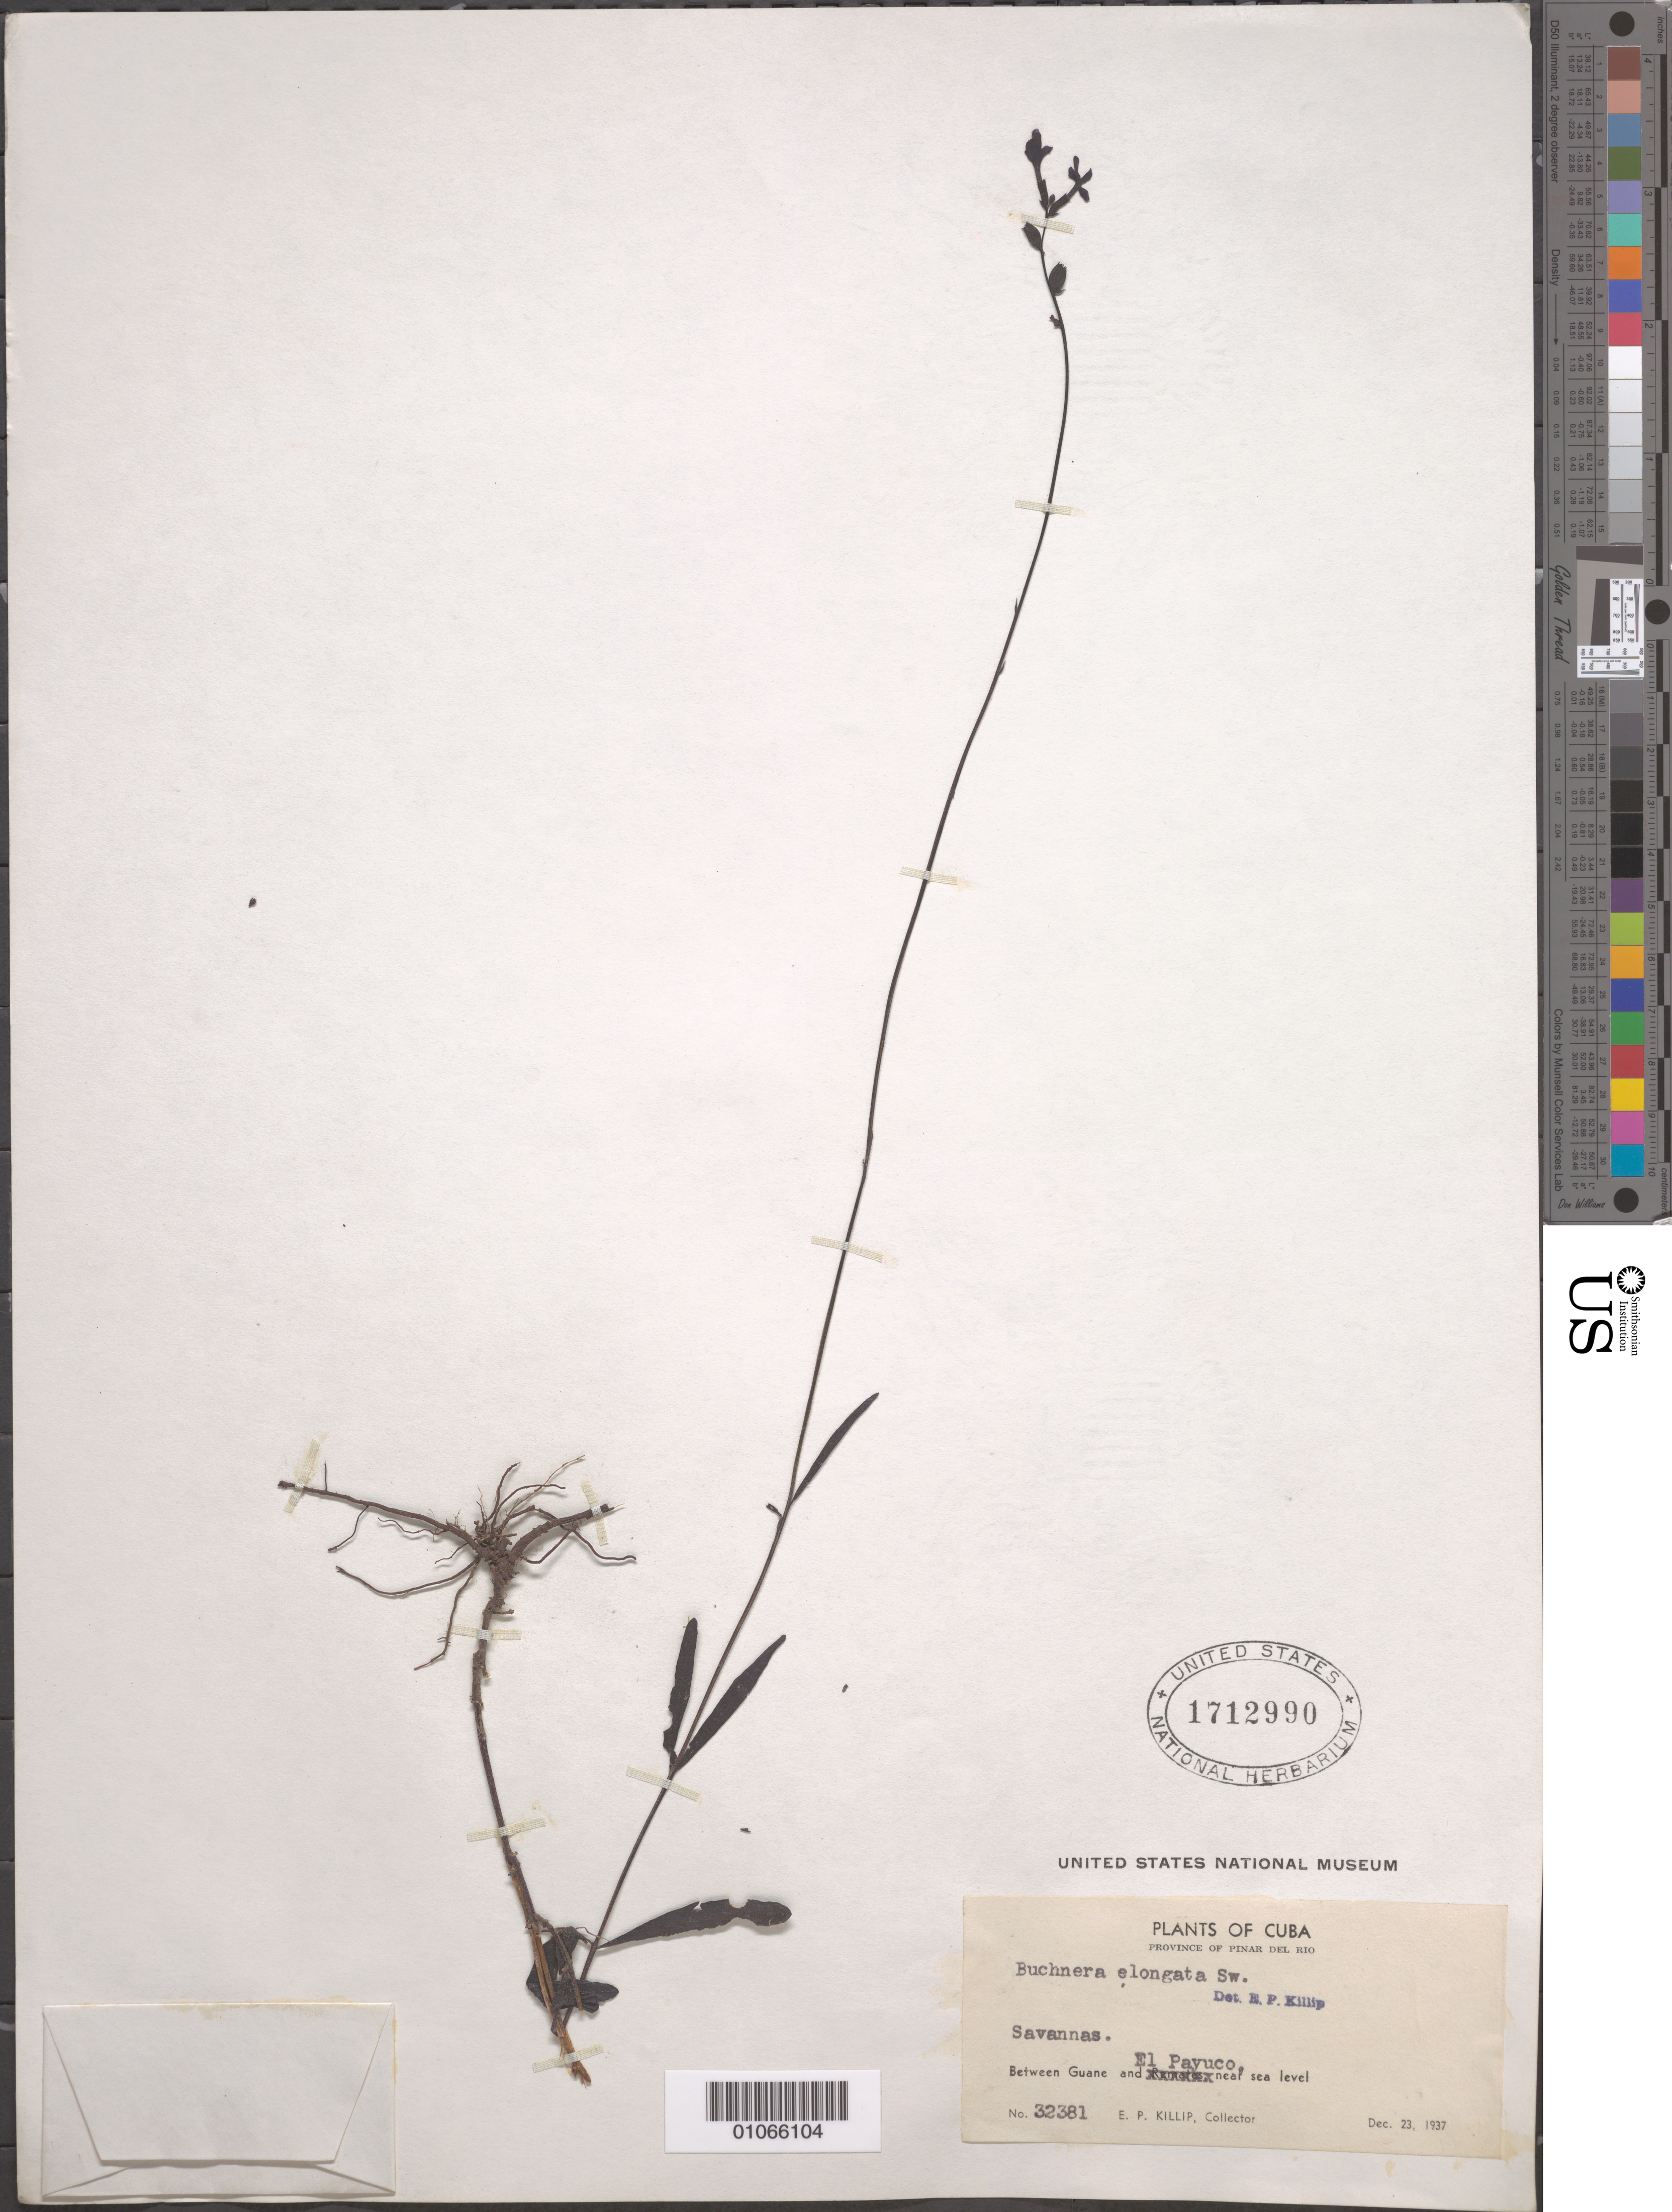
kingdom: Plantae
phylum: Tracheophyta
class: Magnoliopsida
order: Lamiales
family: Orobanchaceae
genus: Buchnera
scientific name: Buchnera elongata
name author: Sw.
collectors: E. P. Killip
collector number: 32381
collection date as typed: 23 Dec 1937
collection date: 1937-12-23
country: Cuba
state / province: Pinar del Rio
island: Cuba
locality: Between Guane and El Payuco, near sea level Savannas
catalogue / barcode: US 1712990